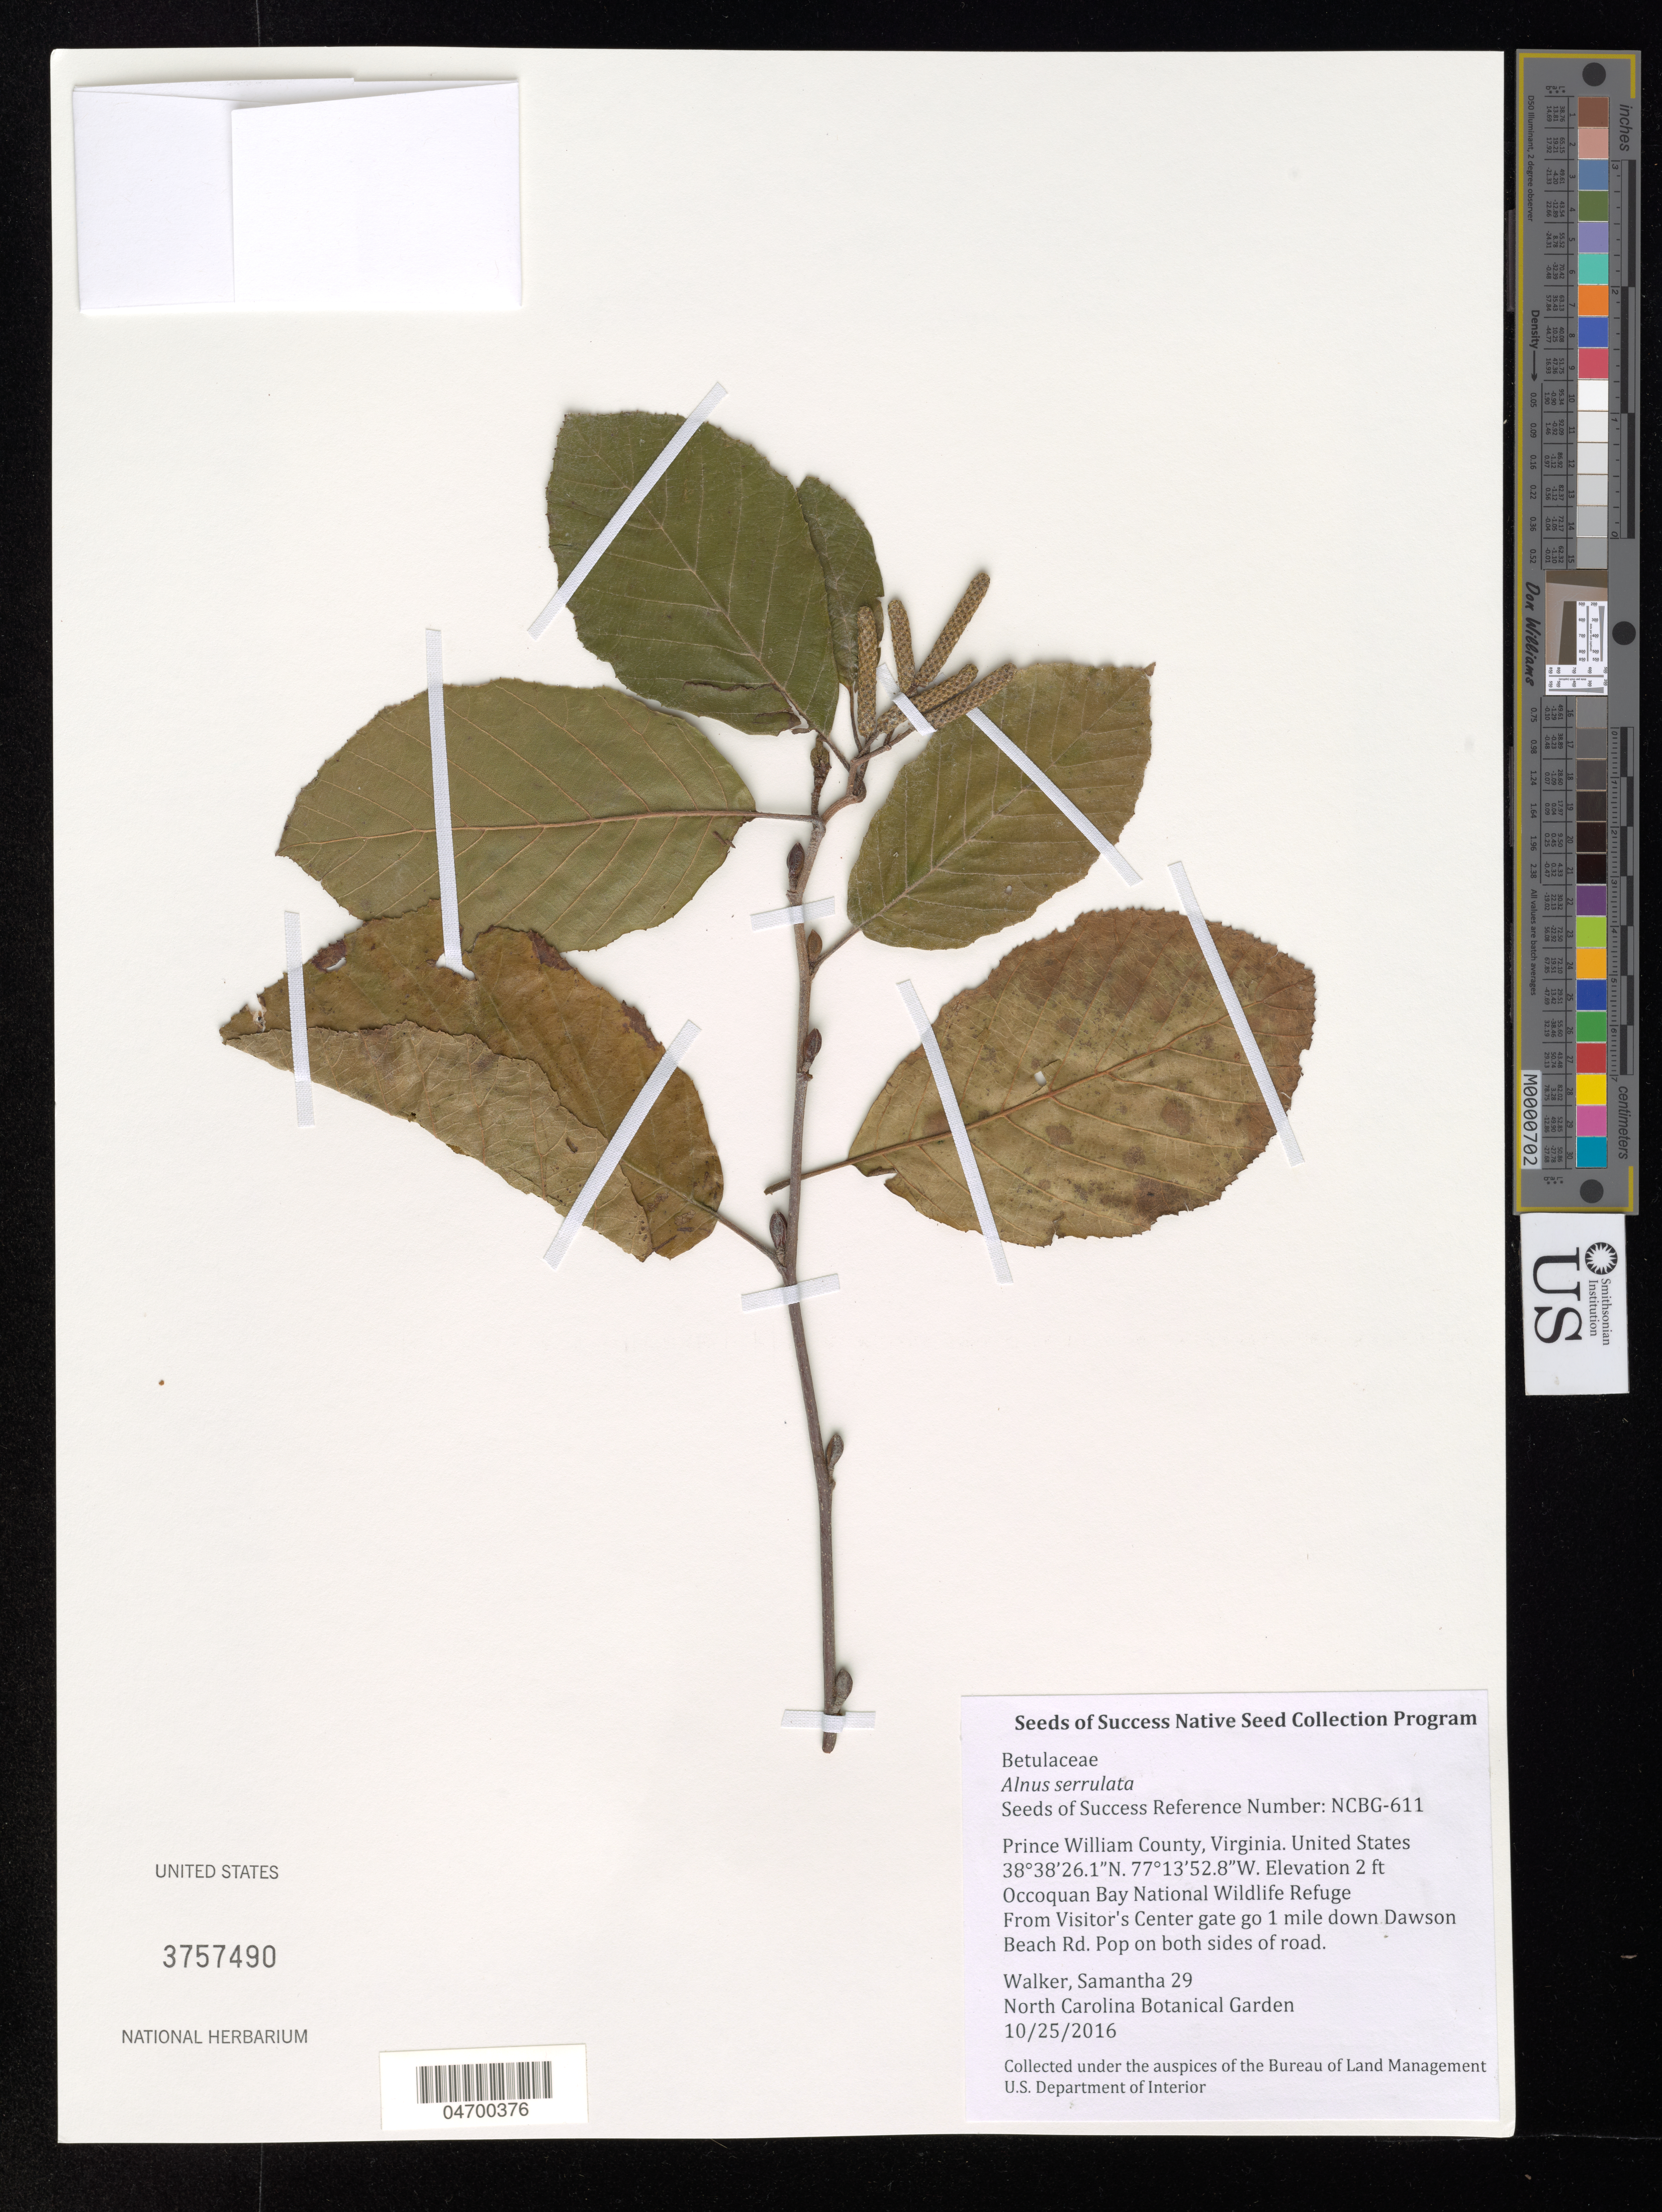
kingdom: Plantae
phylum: Tracheophyta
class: Magnoliopsida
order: Fagales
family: Betulaceae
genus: Alnus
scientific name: Alnus serrulata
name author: (Aiton) Willd.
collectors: S. Walker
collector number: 29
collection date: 2016-10-25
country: United States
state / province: Virginia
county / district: Prince Wiliam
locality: Prince William County. Occoquan Bay National Wildlife Refuge. From Visitor's Center gate go 1 mile down Dawson Beach Rd. Pop on both sides of road.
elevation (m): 1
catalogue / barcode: US 3757490